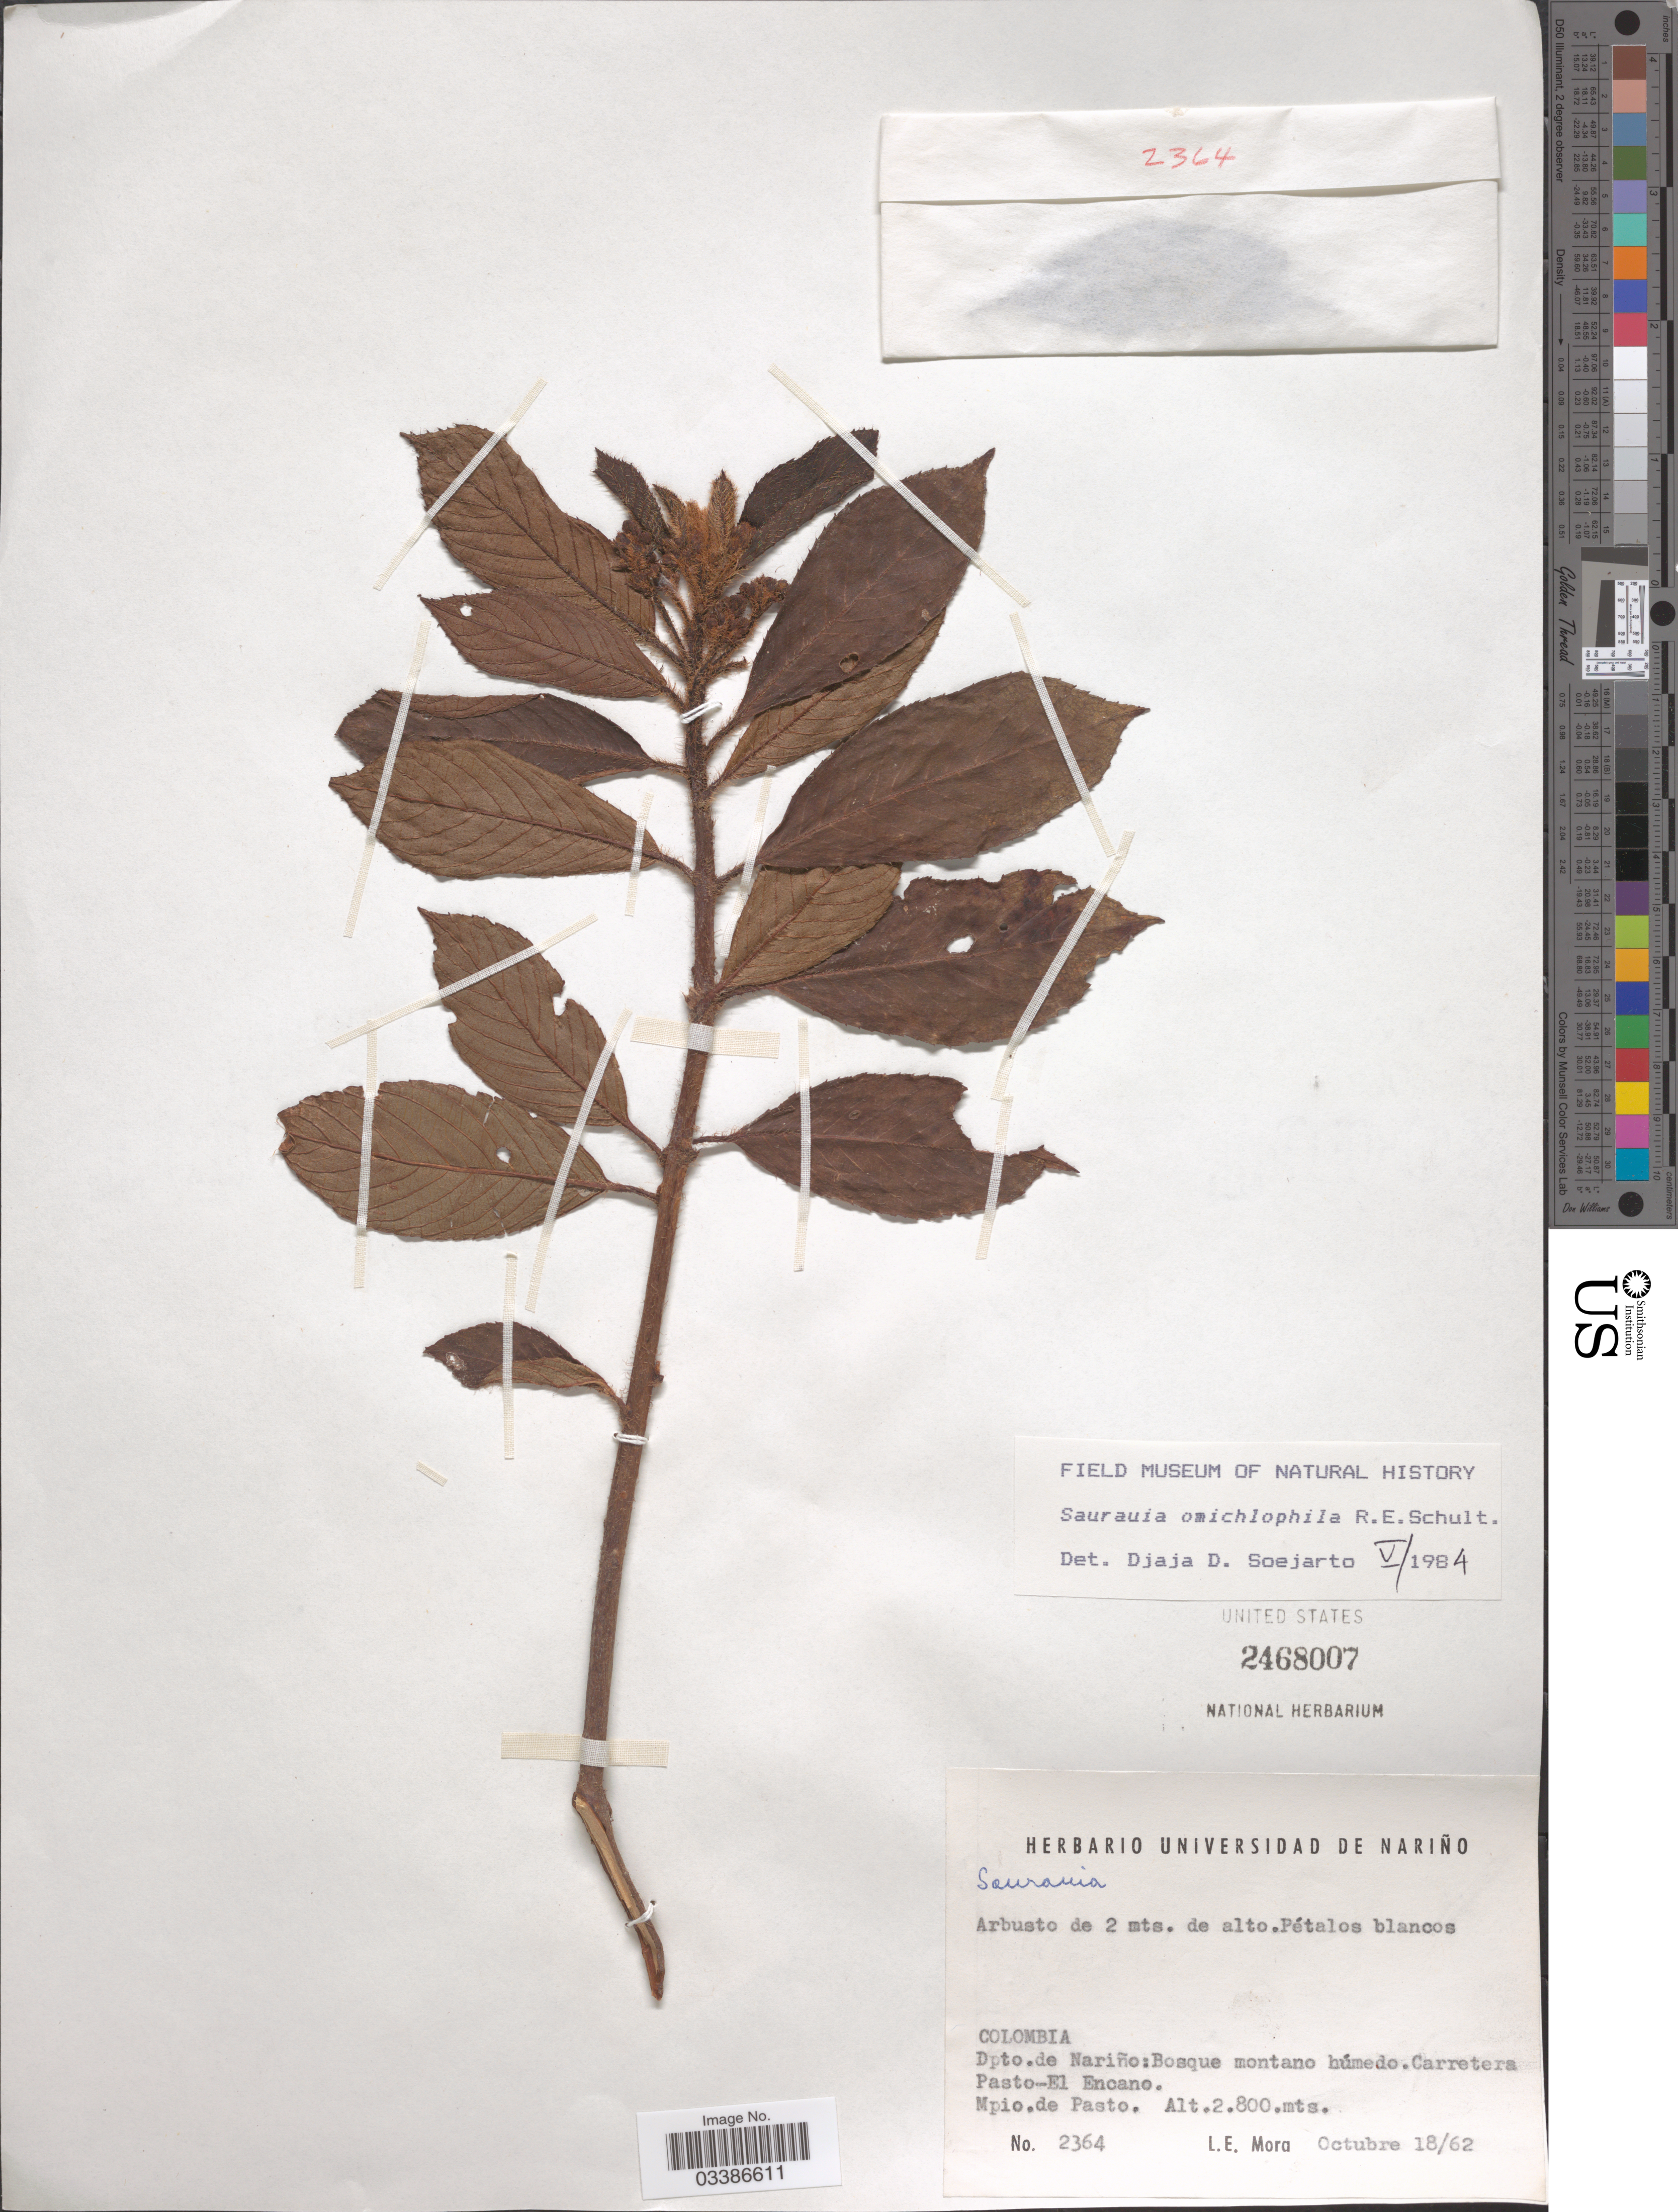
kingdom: Plantae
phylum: Tracheophyta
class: Magnoliopsida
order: Ericales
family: Actinidiaceae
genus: Saurauia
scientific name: Saurauia omichlophila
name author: R.E. Schult.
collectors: L. Mora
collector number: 2364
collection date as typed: Transcribed d/m/y: 18/10/62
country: Colombia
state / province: Nariño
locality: Dpto. de Nariño: Bosque montano húmedo. Carretera Pasto-El Encano. Mpio. de Pasto.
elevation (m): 2800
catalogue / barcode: US 2468007